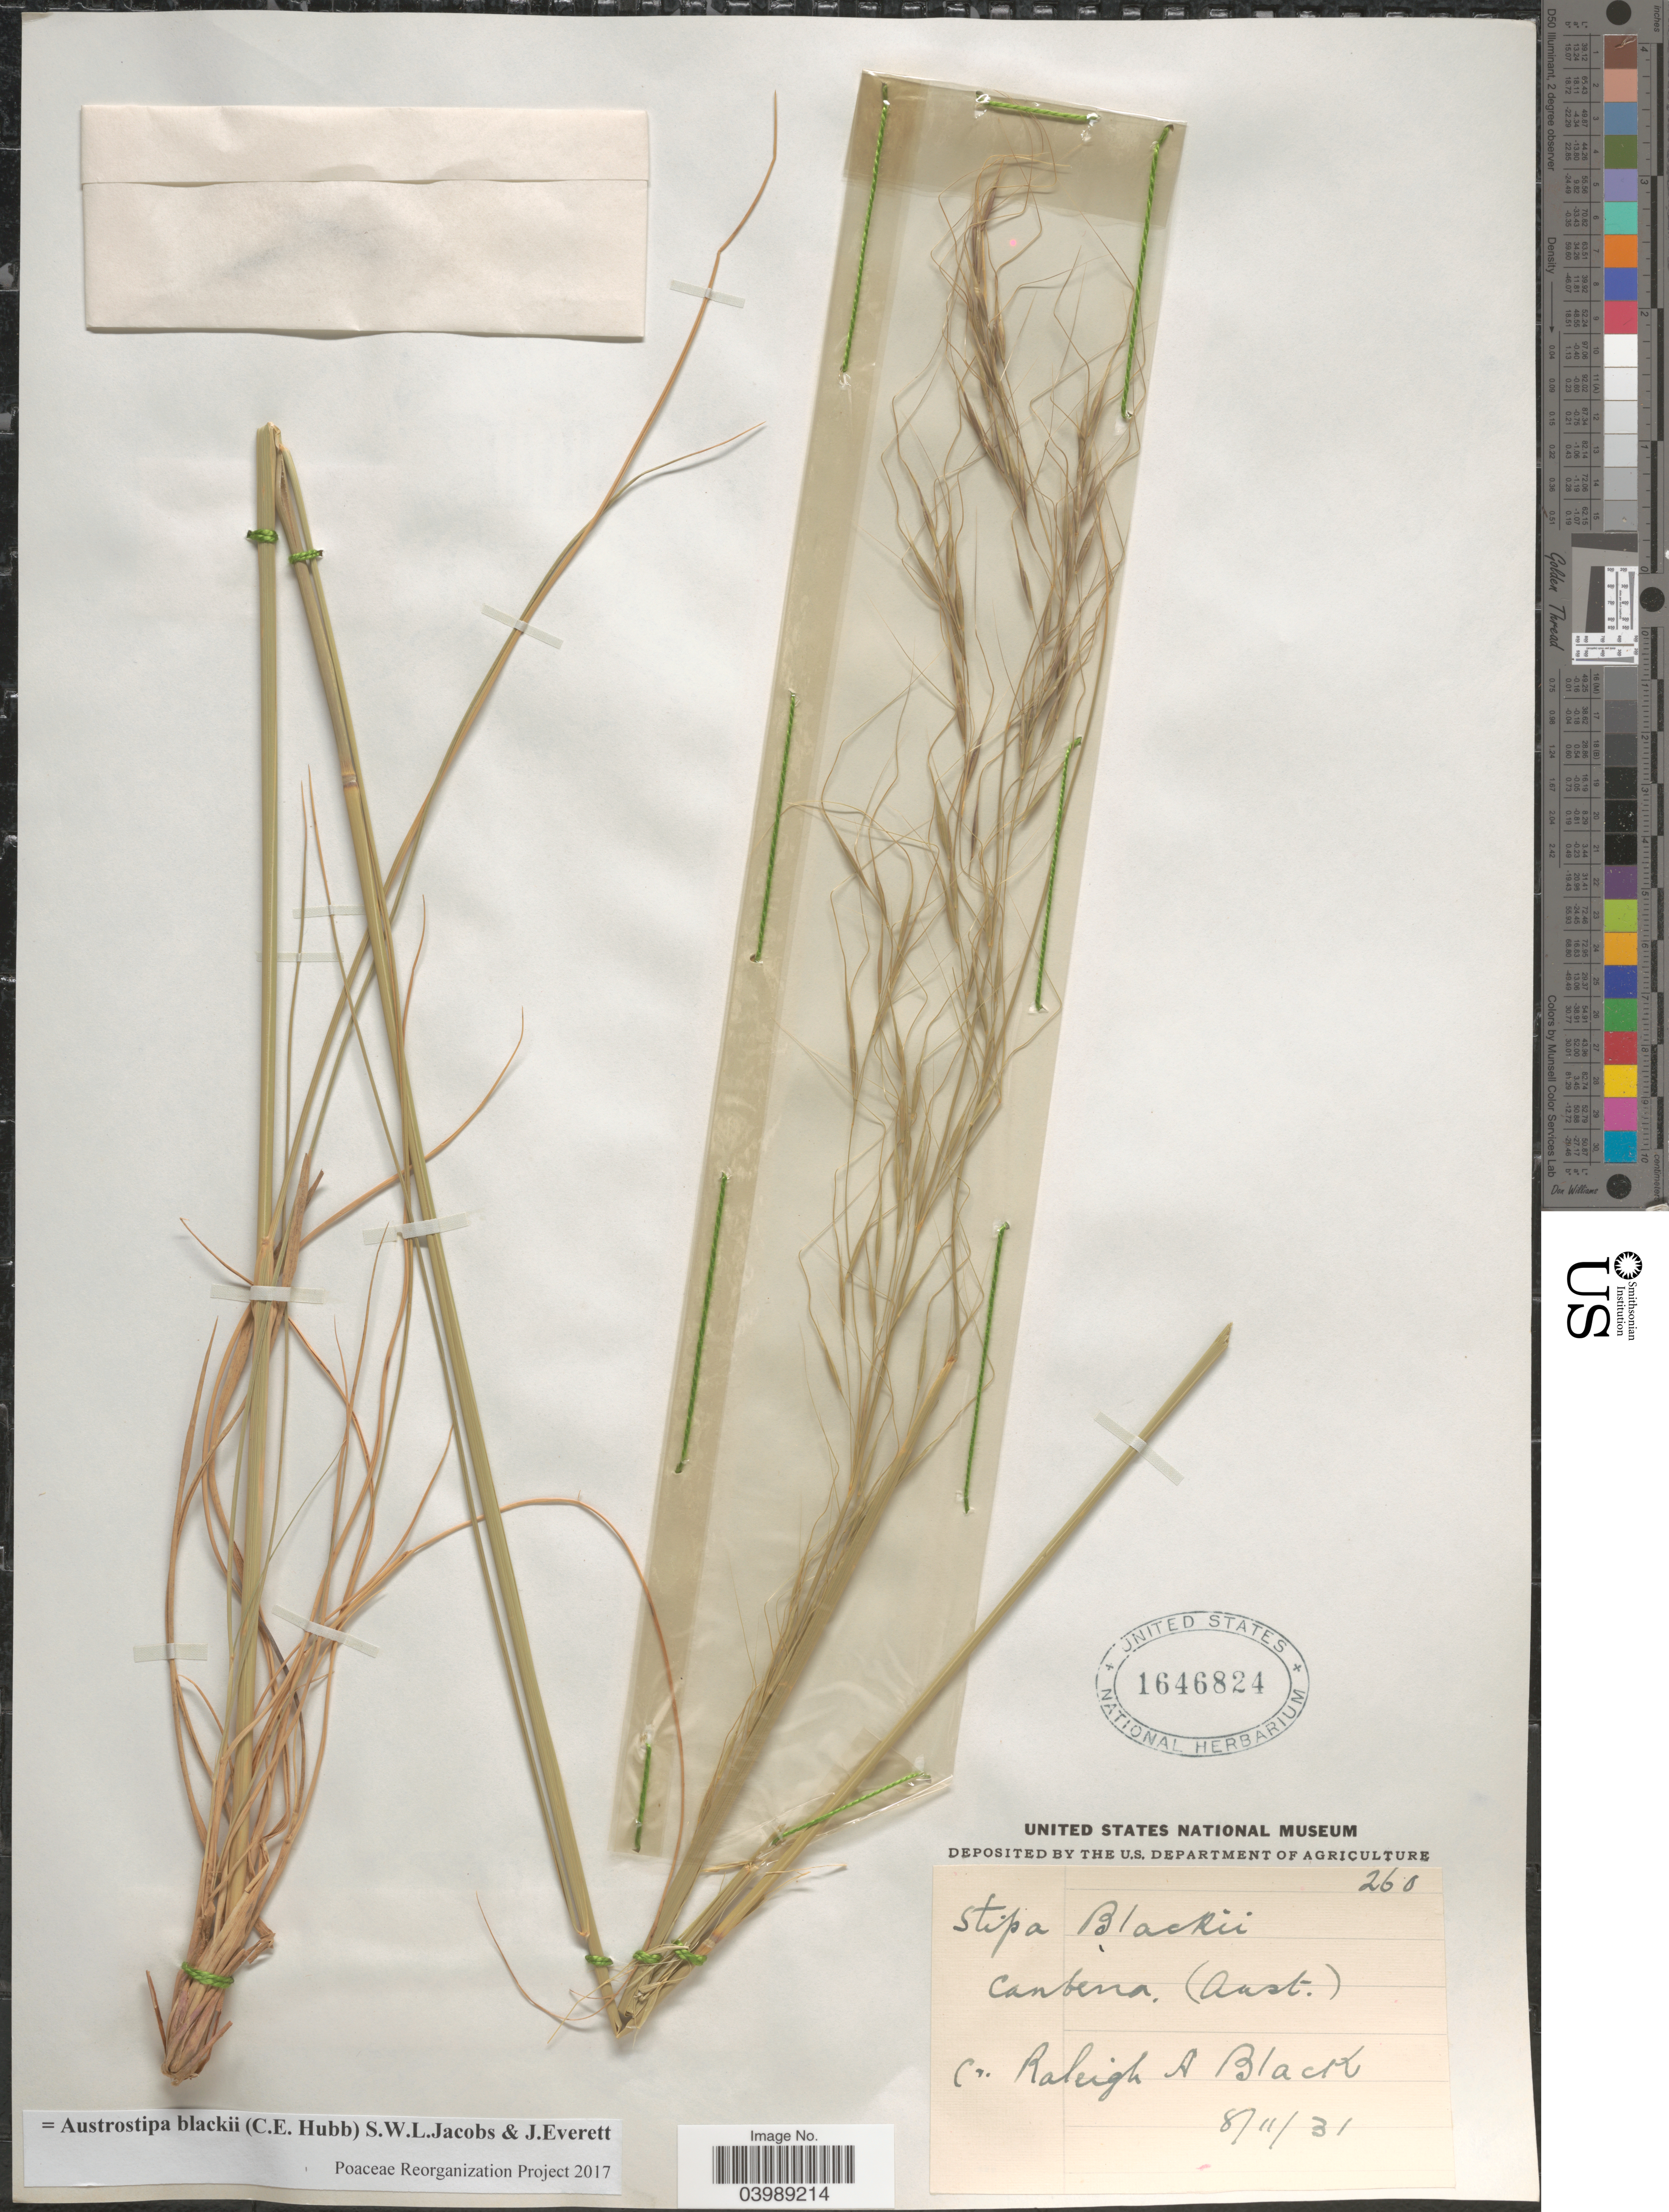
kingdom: Plantae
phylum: Tracheophyta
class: Liliopsida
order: Poales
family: Poaceae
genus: Austrostipa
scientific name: Austrostipa blackii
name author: (C.E. Hubb.) S.W.L. Jacobs & J. Everett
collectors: R. A. Black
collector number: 260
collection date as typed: Transcribed d/m/y: 8/11/31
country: Australia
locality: Canberra.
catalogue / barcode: US 1646824